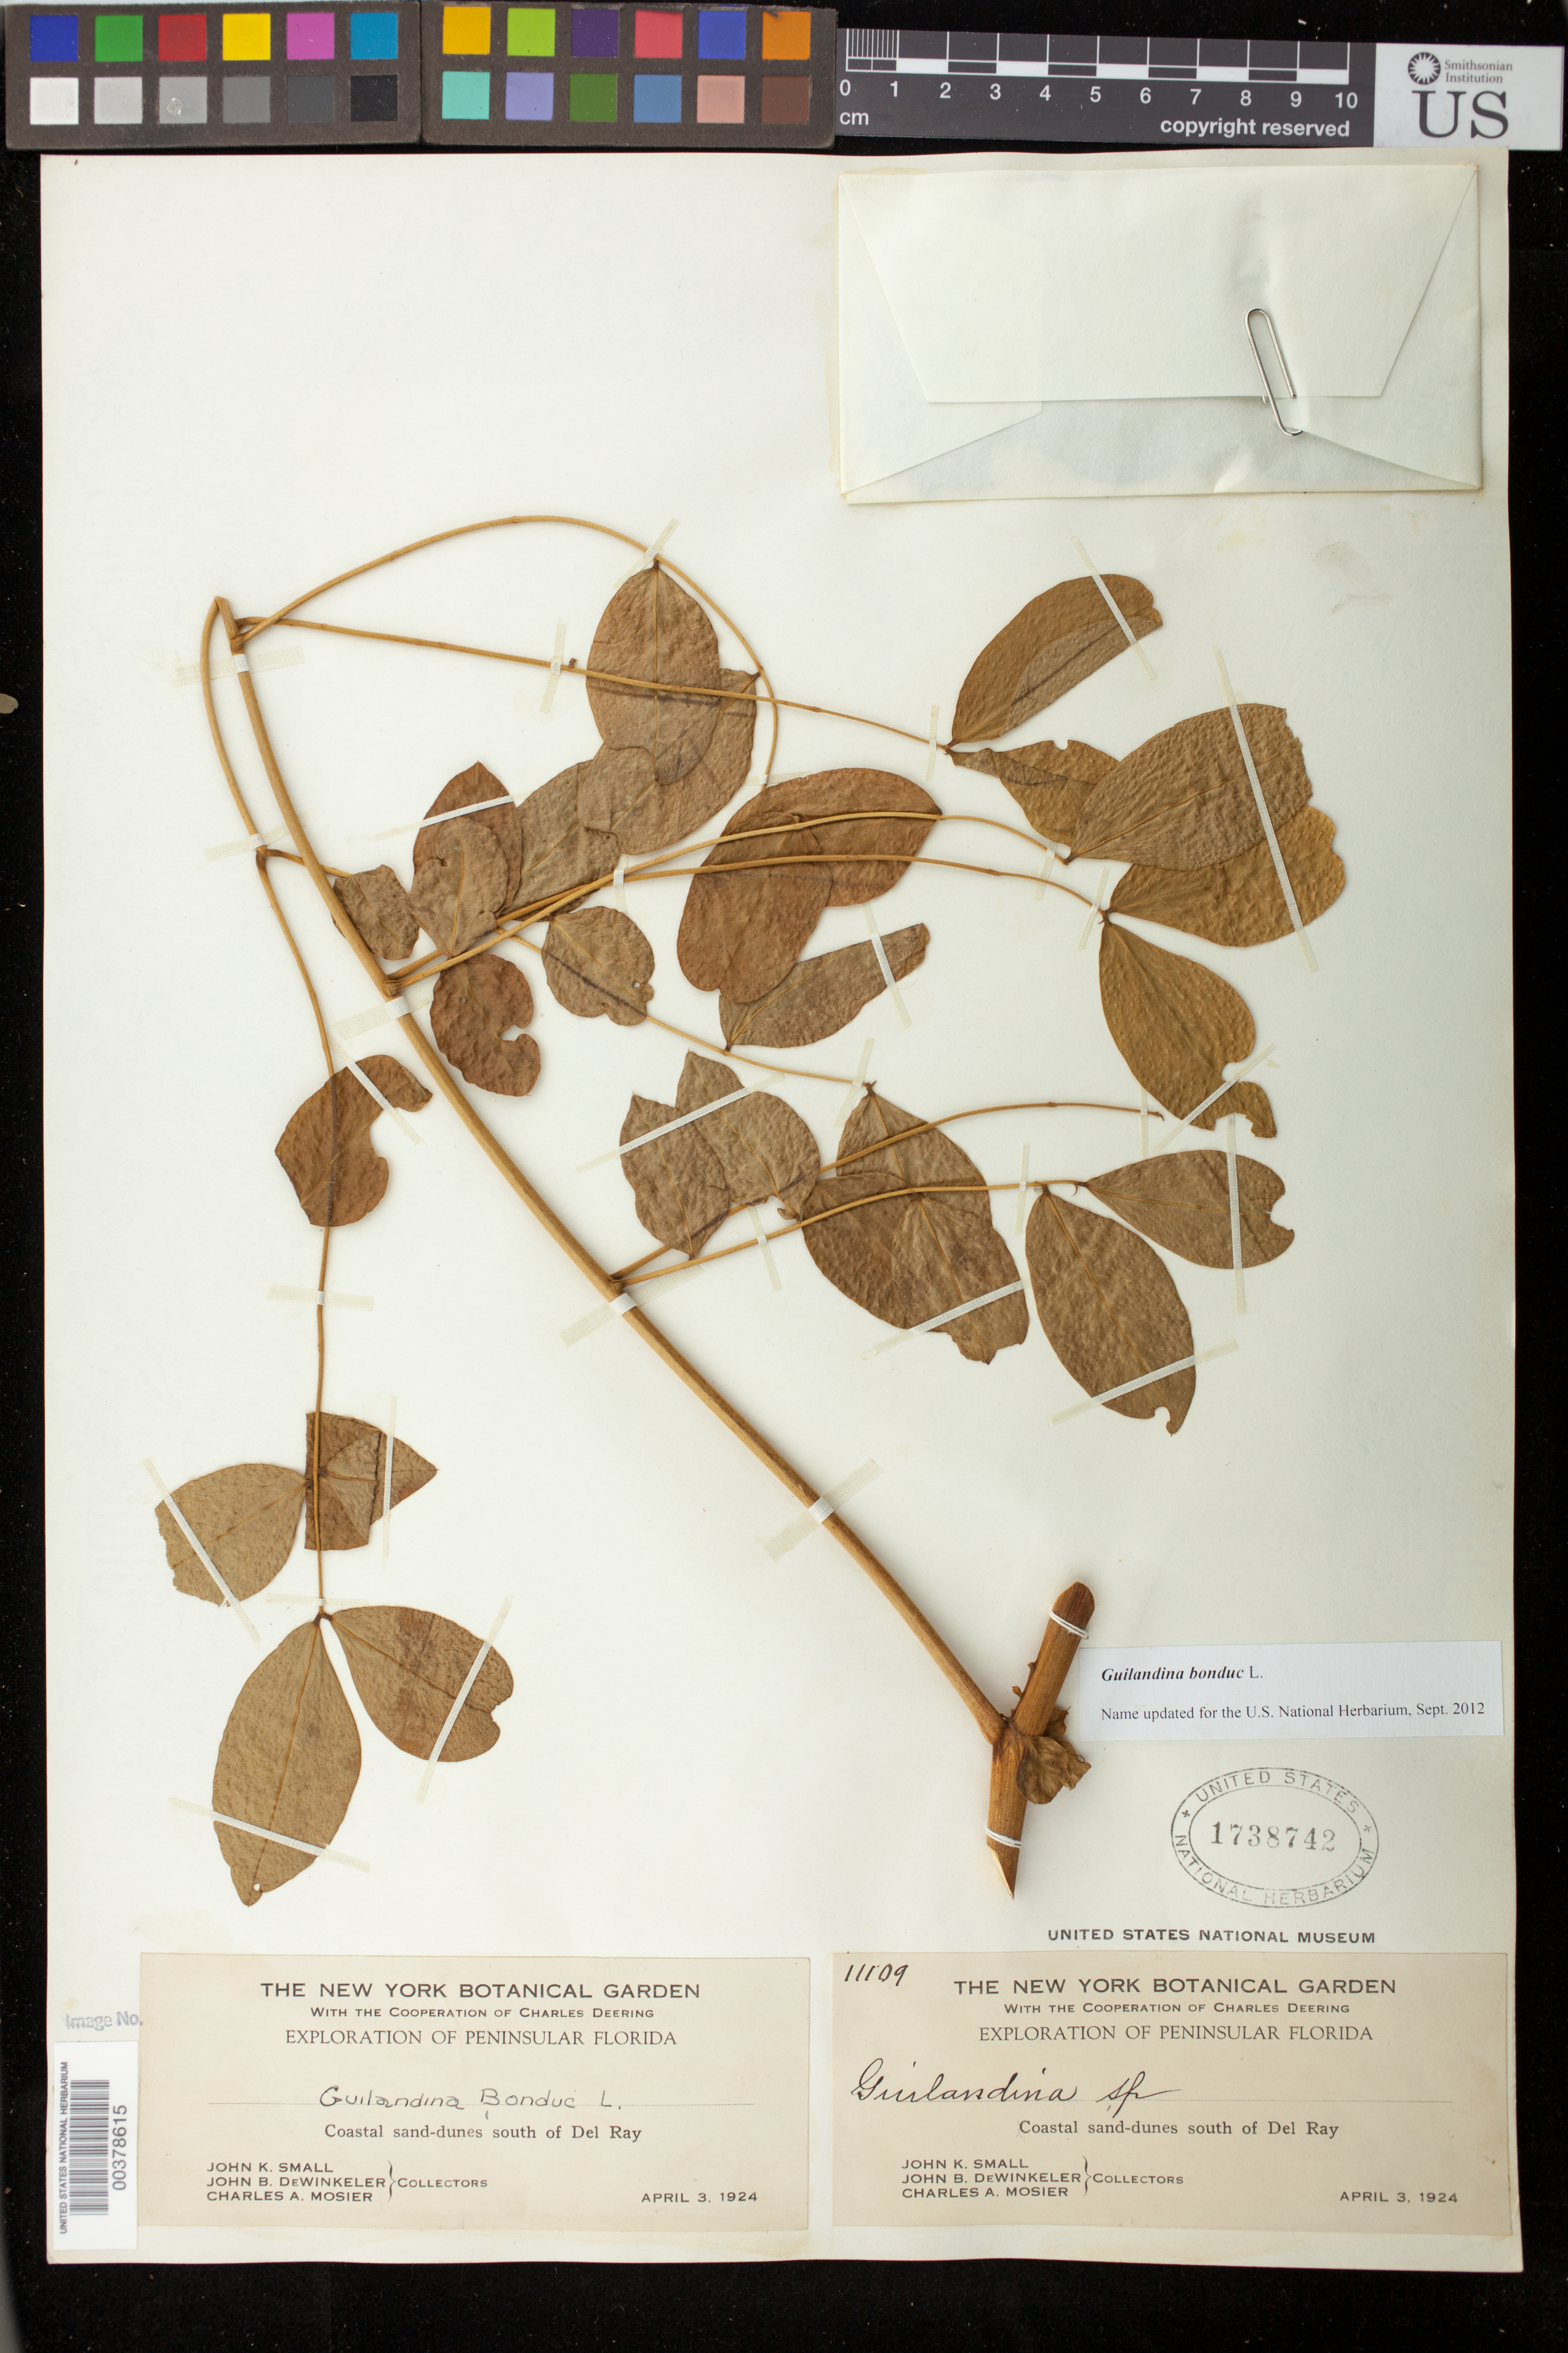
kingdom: Plantae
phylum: Tracheophyta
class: Magnoliopsida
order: Fabales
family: Fabaceae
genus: Guilandina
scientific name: Guilandina bonduc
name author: L.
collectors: J. K. Small, J. Dewinkler & C. A. Mosier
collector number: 11109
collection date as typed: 03 Apr 1924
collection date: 1924-04-03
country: United States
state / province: Florida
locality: South of Del Ray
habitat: Coastal sand-dunes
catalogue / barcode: US 1738742